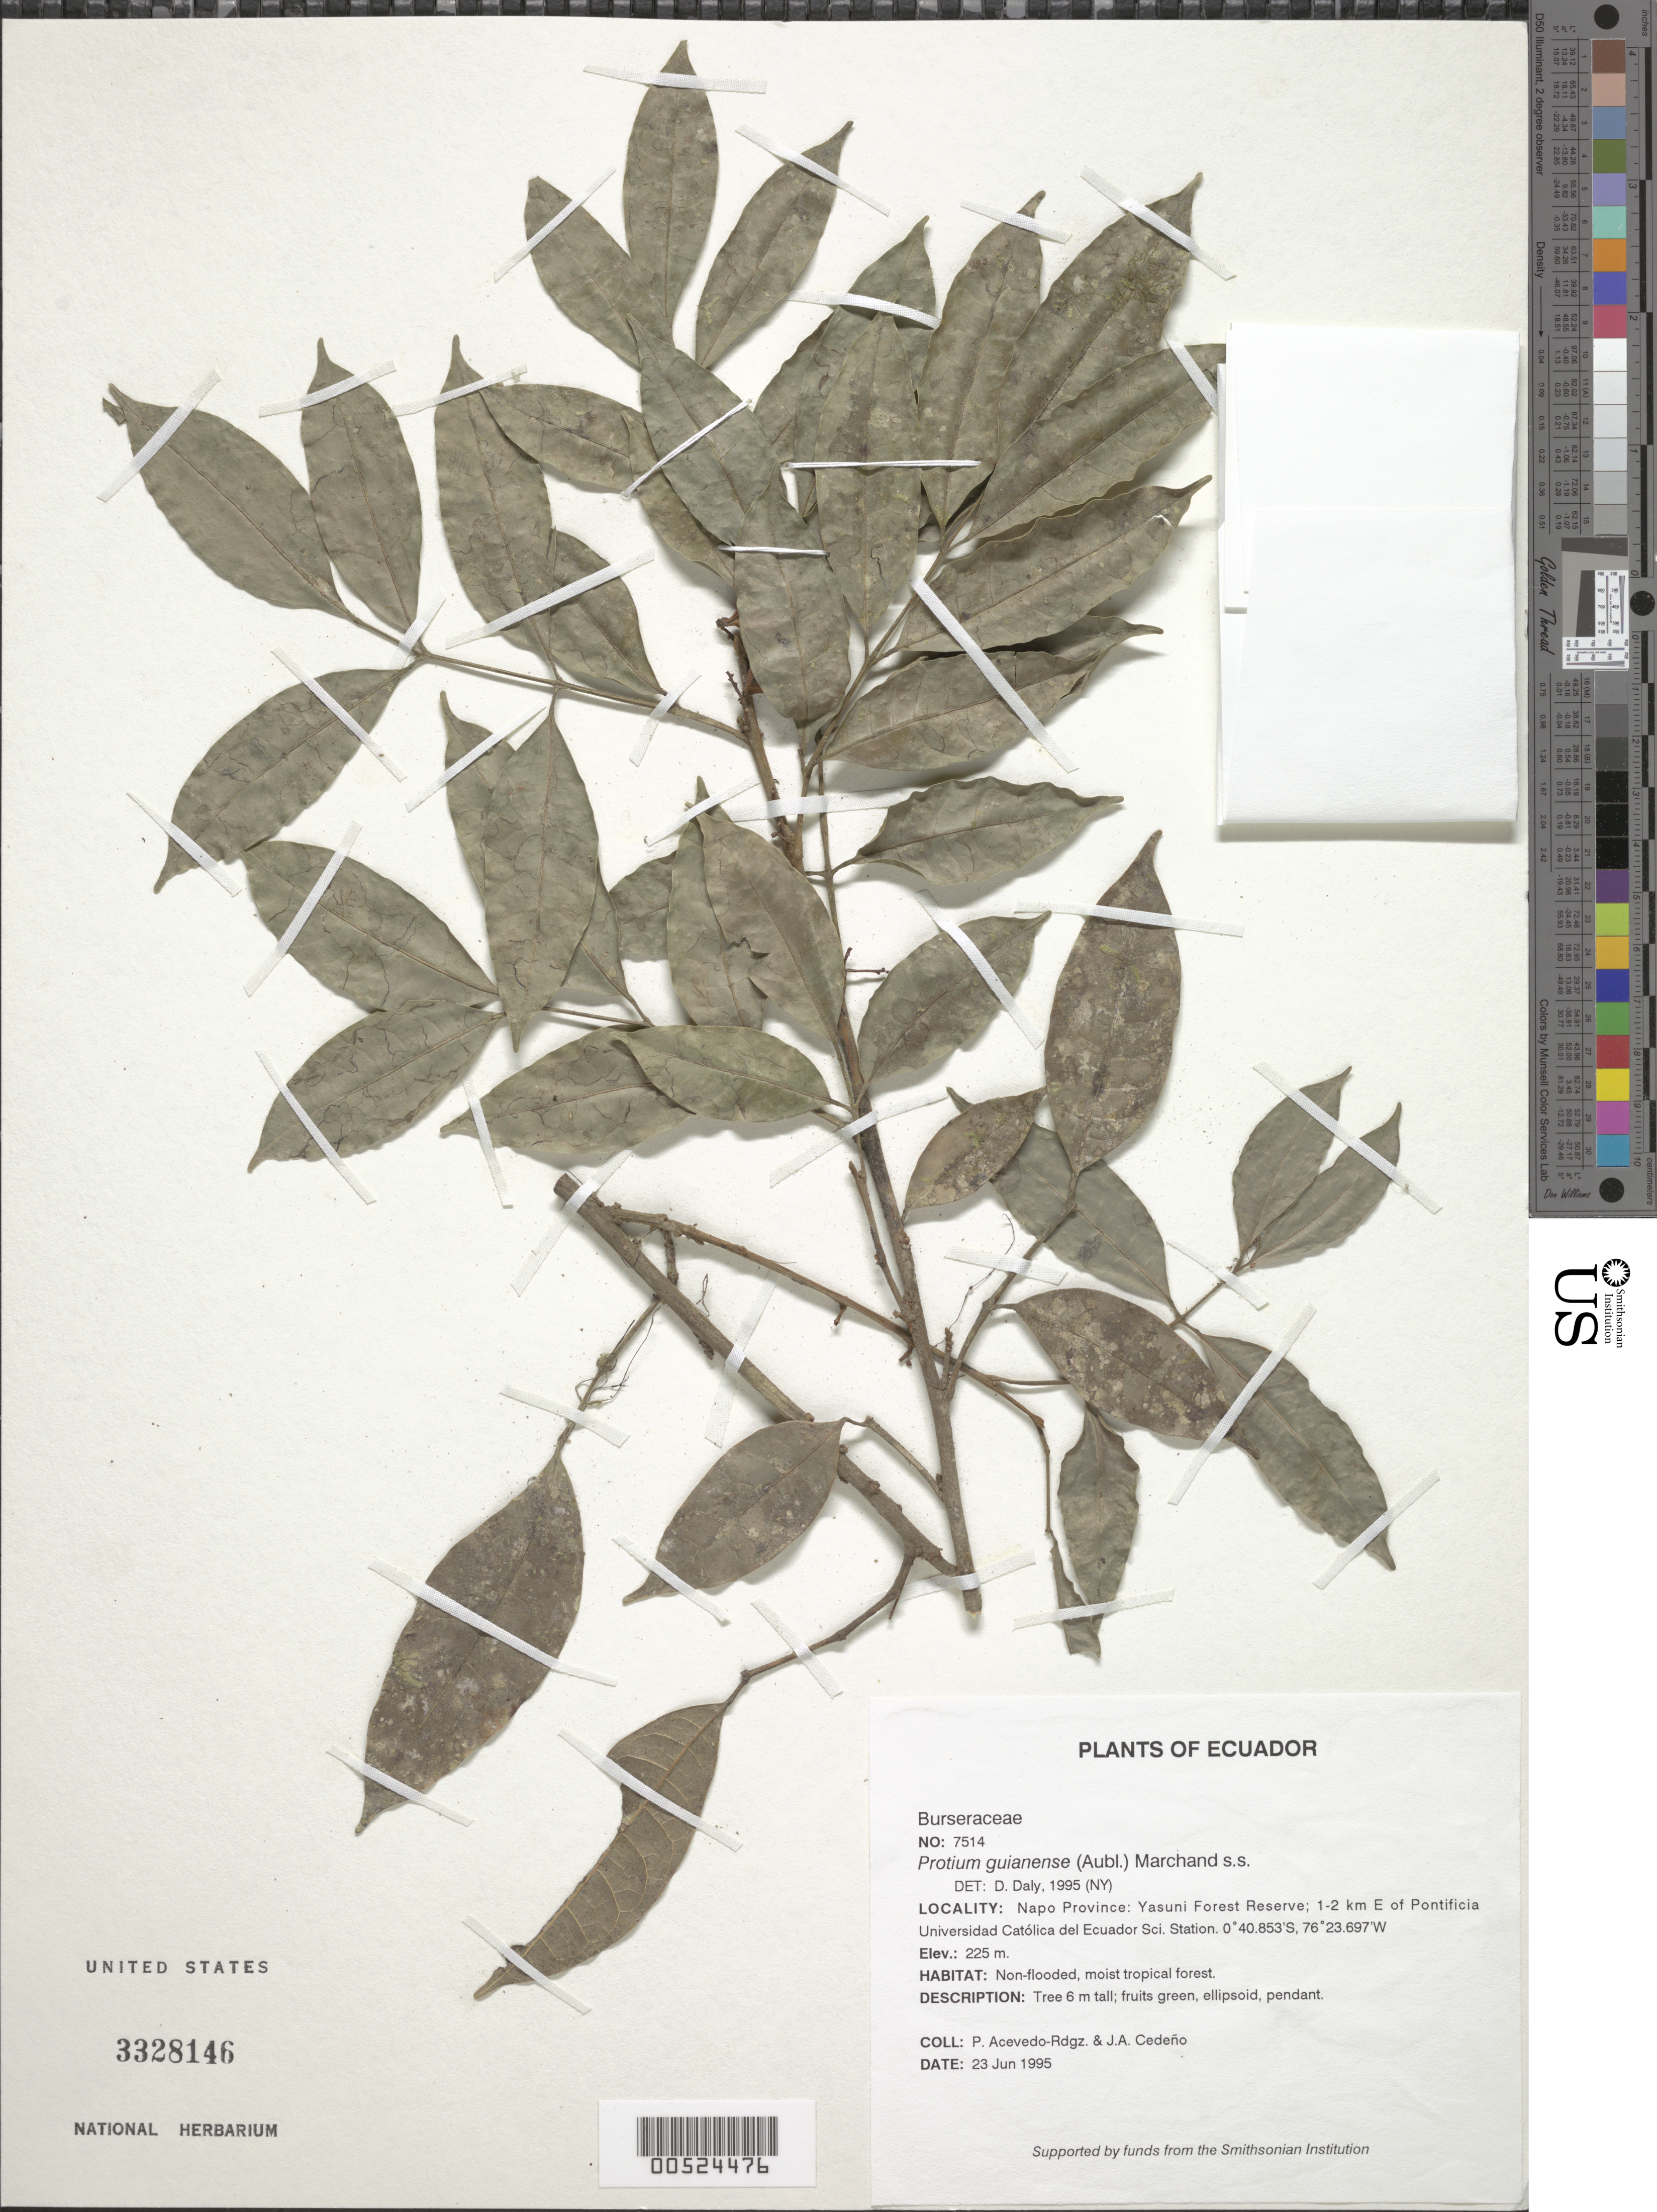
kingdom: Plantae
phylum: Tracheophyta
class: Magnoliopsida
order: Sapindales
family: Burseraceae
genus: Protium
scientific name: Protium guianense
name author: (Aubl.) Marchand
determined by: Daly, D. C.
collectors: P. Acevedo-Rodr. & J. A. Cedeño M.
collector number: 7514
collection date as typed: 23 Jun 1995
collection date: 1995-06-23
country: Ecuador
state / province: Napo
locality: Napo Province: Yasuni Forest Reserve; 1-2 km E of Pontificia Universidad Católica del Ecuador Sci. Station.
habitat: Non-flooded, moist tropical forest.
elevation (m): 225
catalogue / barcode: US 3328146